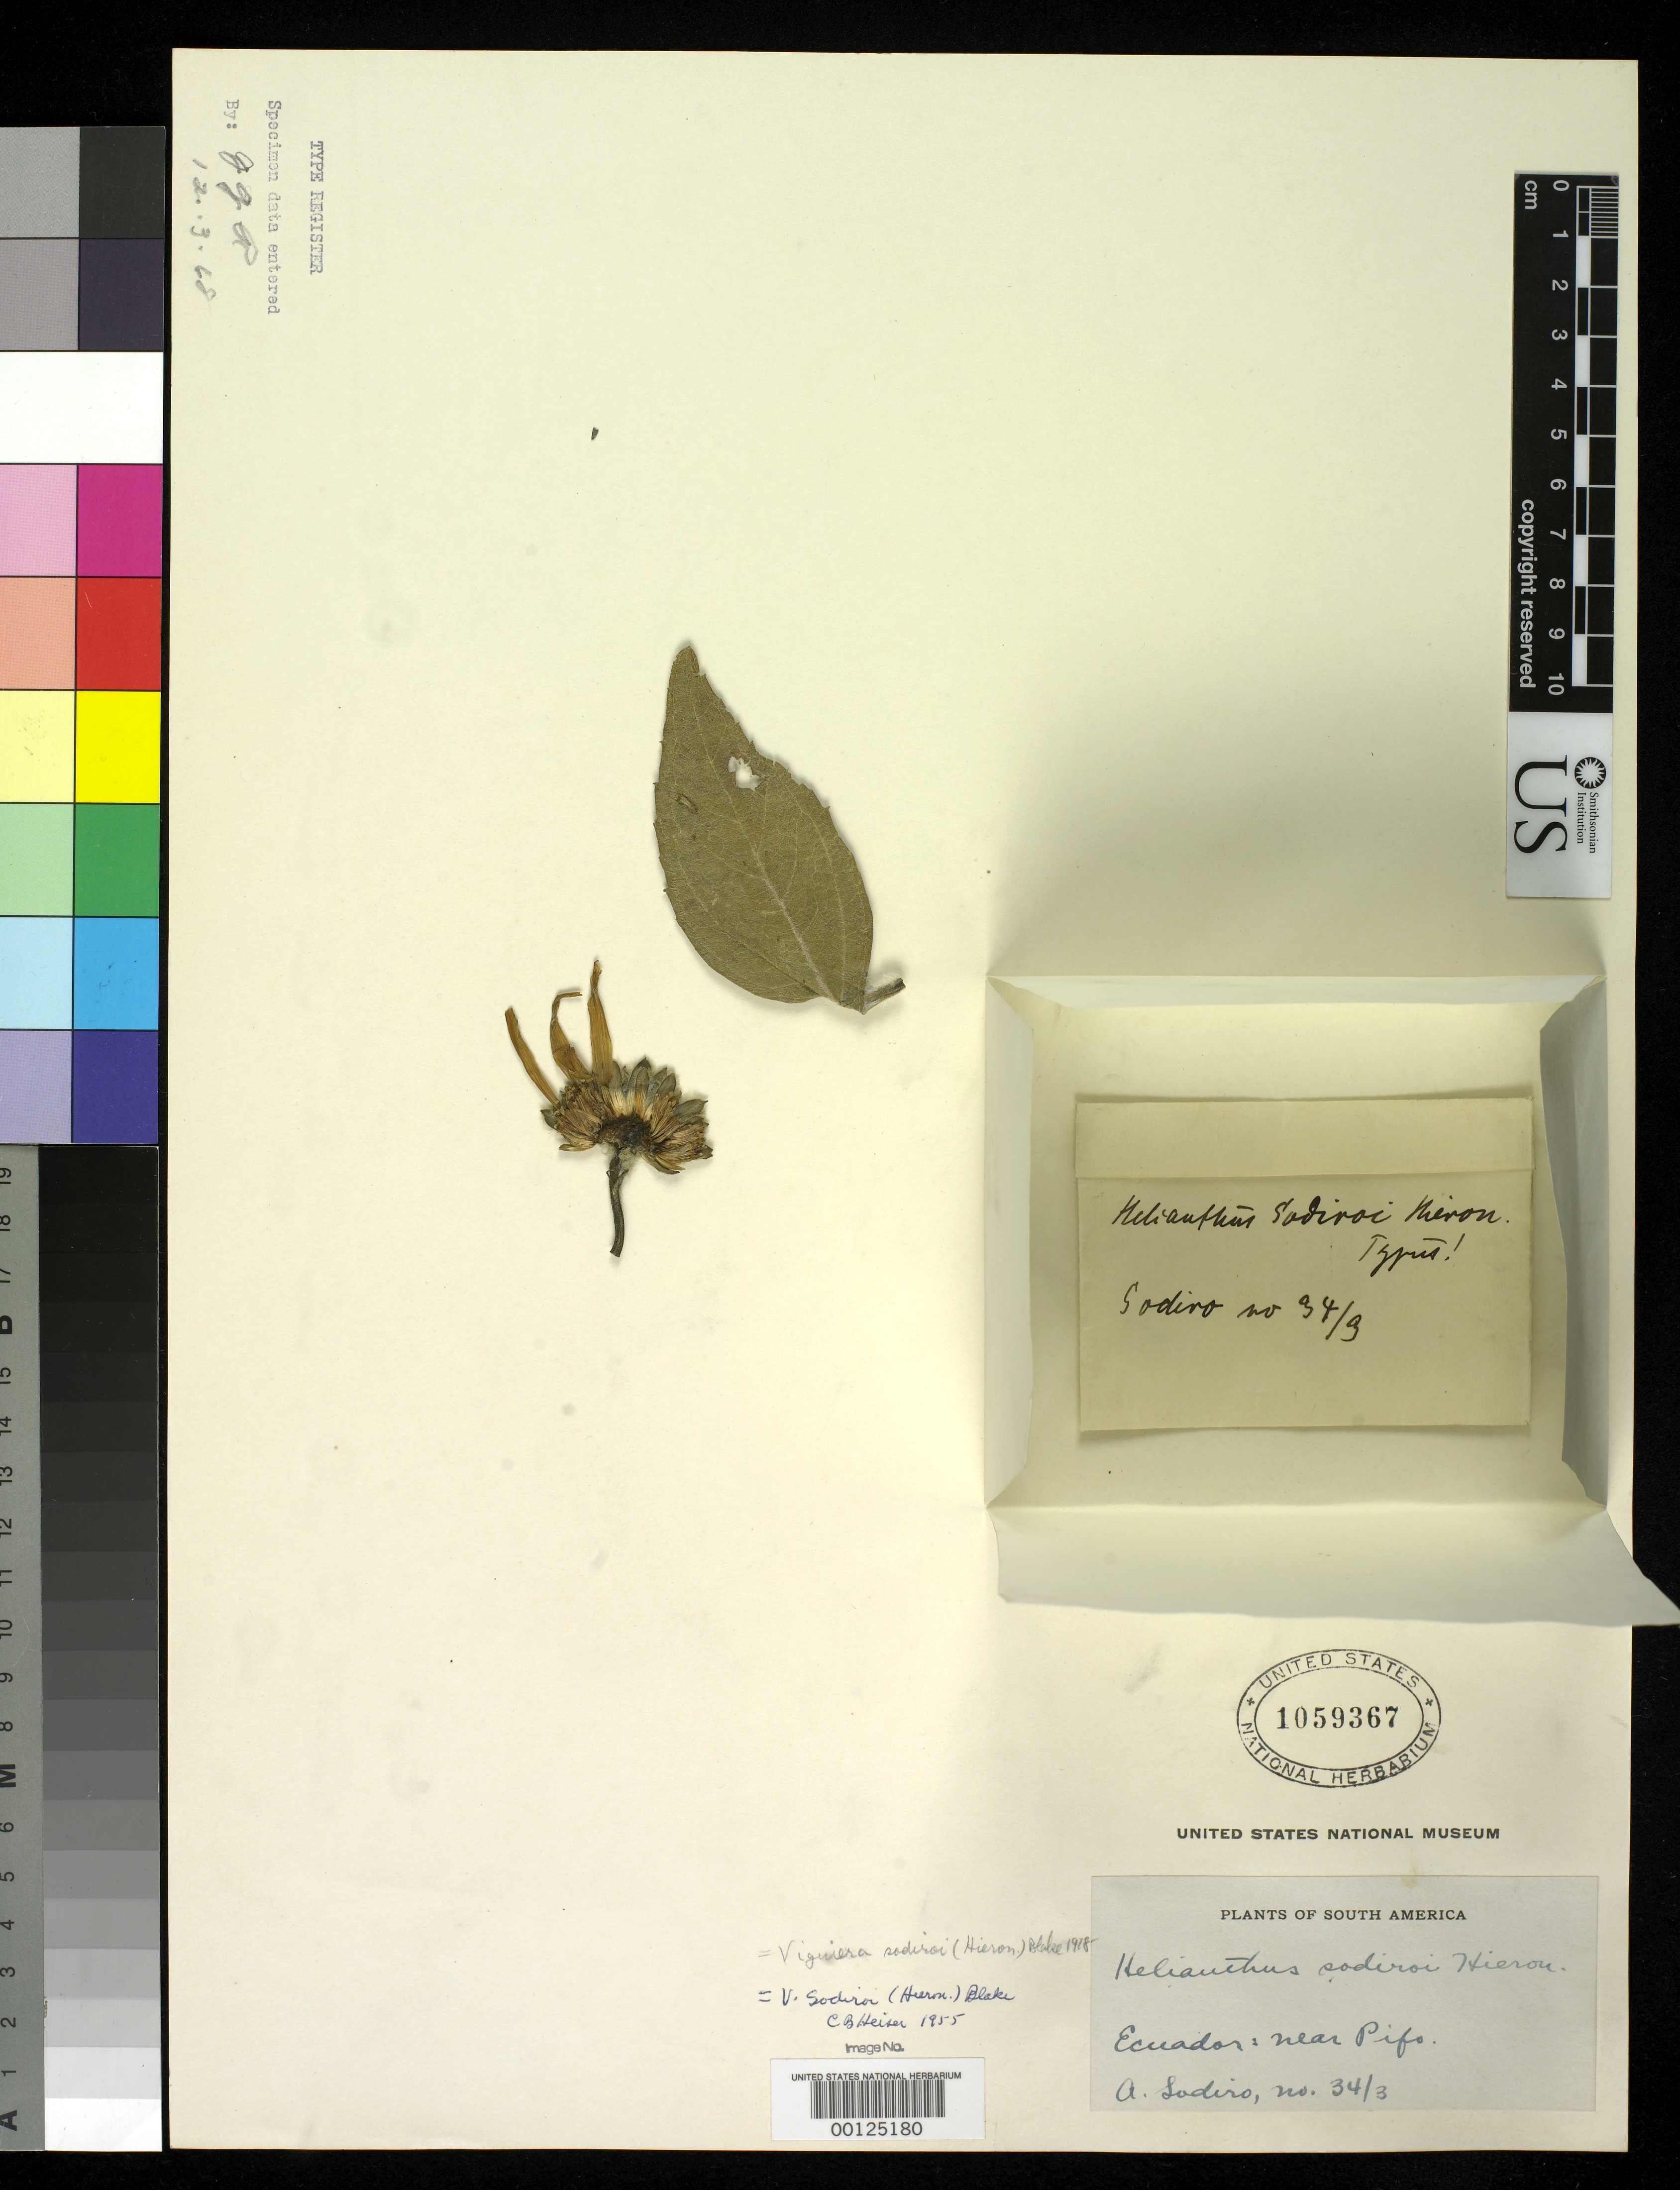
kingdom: Plantae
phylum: Tracheophyta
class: Magnoliopsida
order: Asterales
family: Asteraceae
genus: Helianthus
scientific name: Helianthus sodiroi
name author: Hieron.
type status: Isotype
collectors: L. Sodiro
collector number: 34-3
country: Ecuador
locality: Pifo.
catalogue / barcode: US 1059367